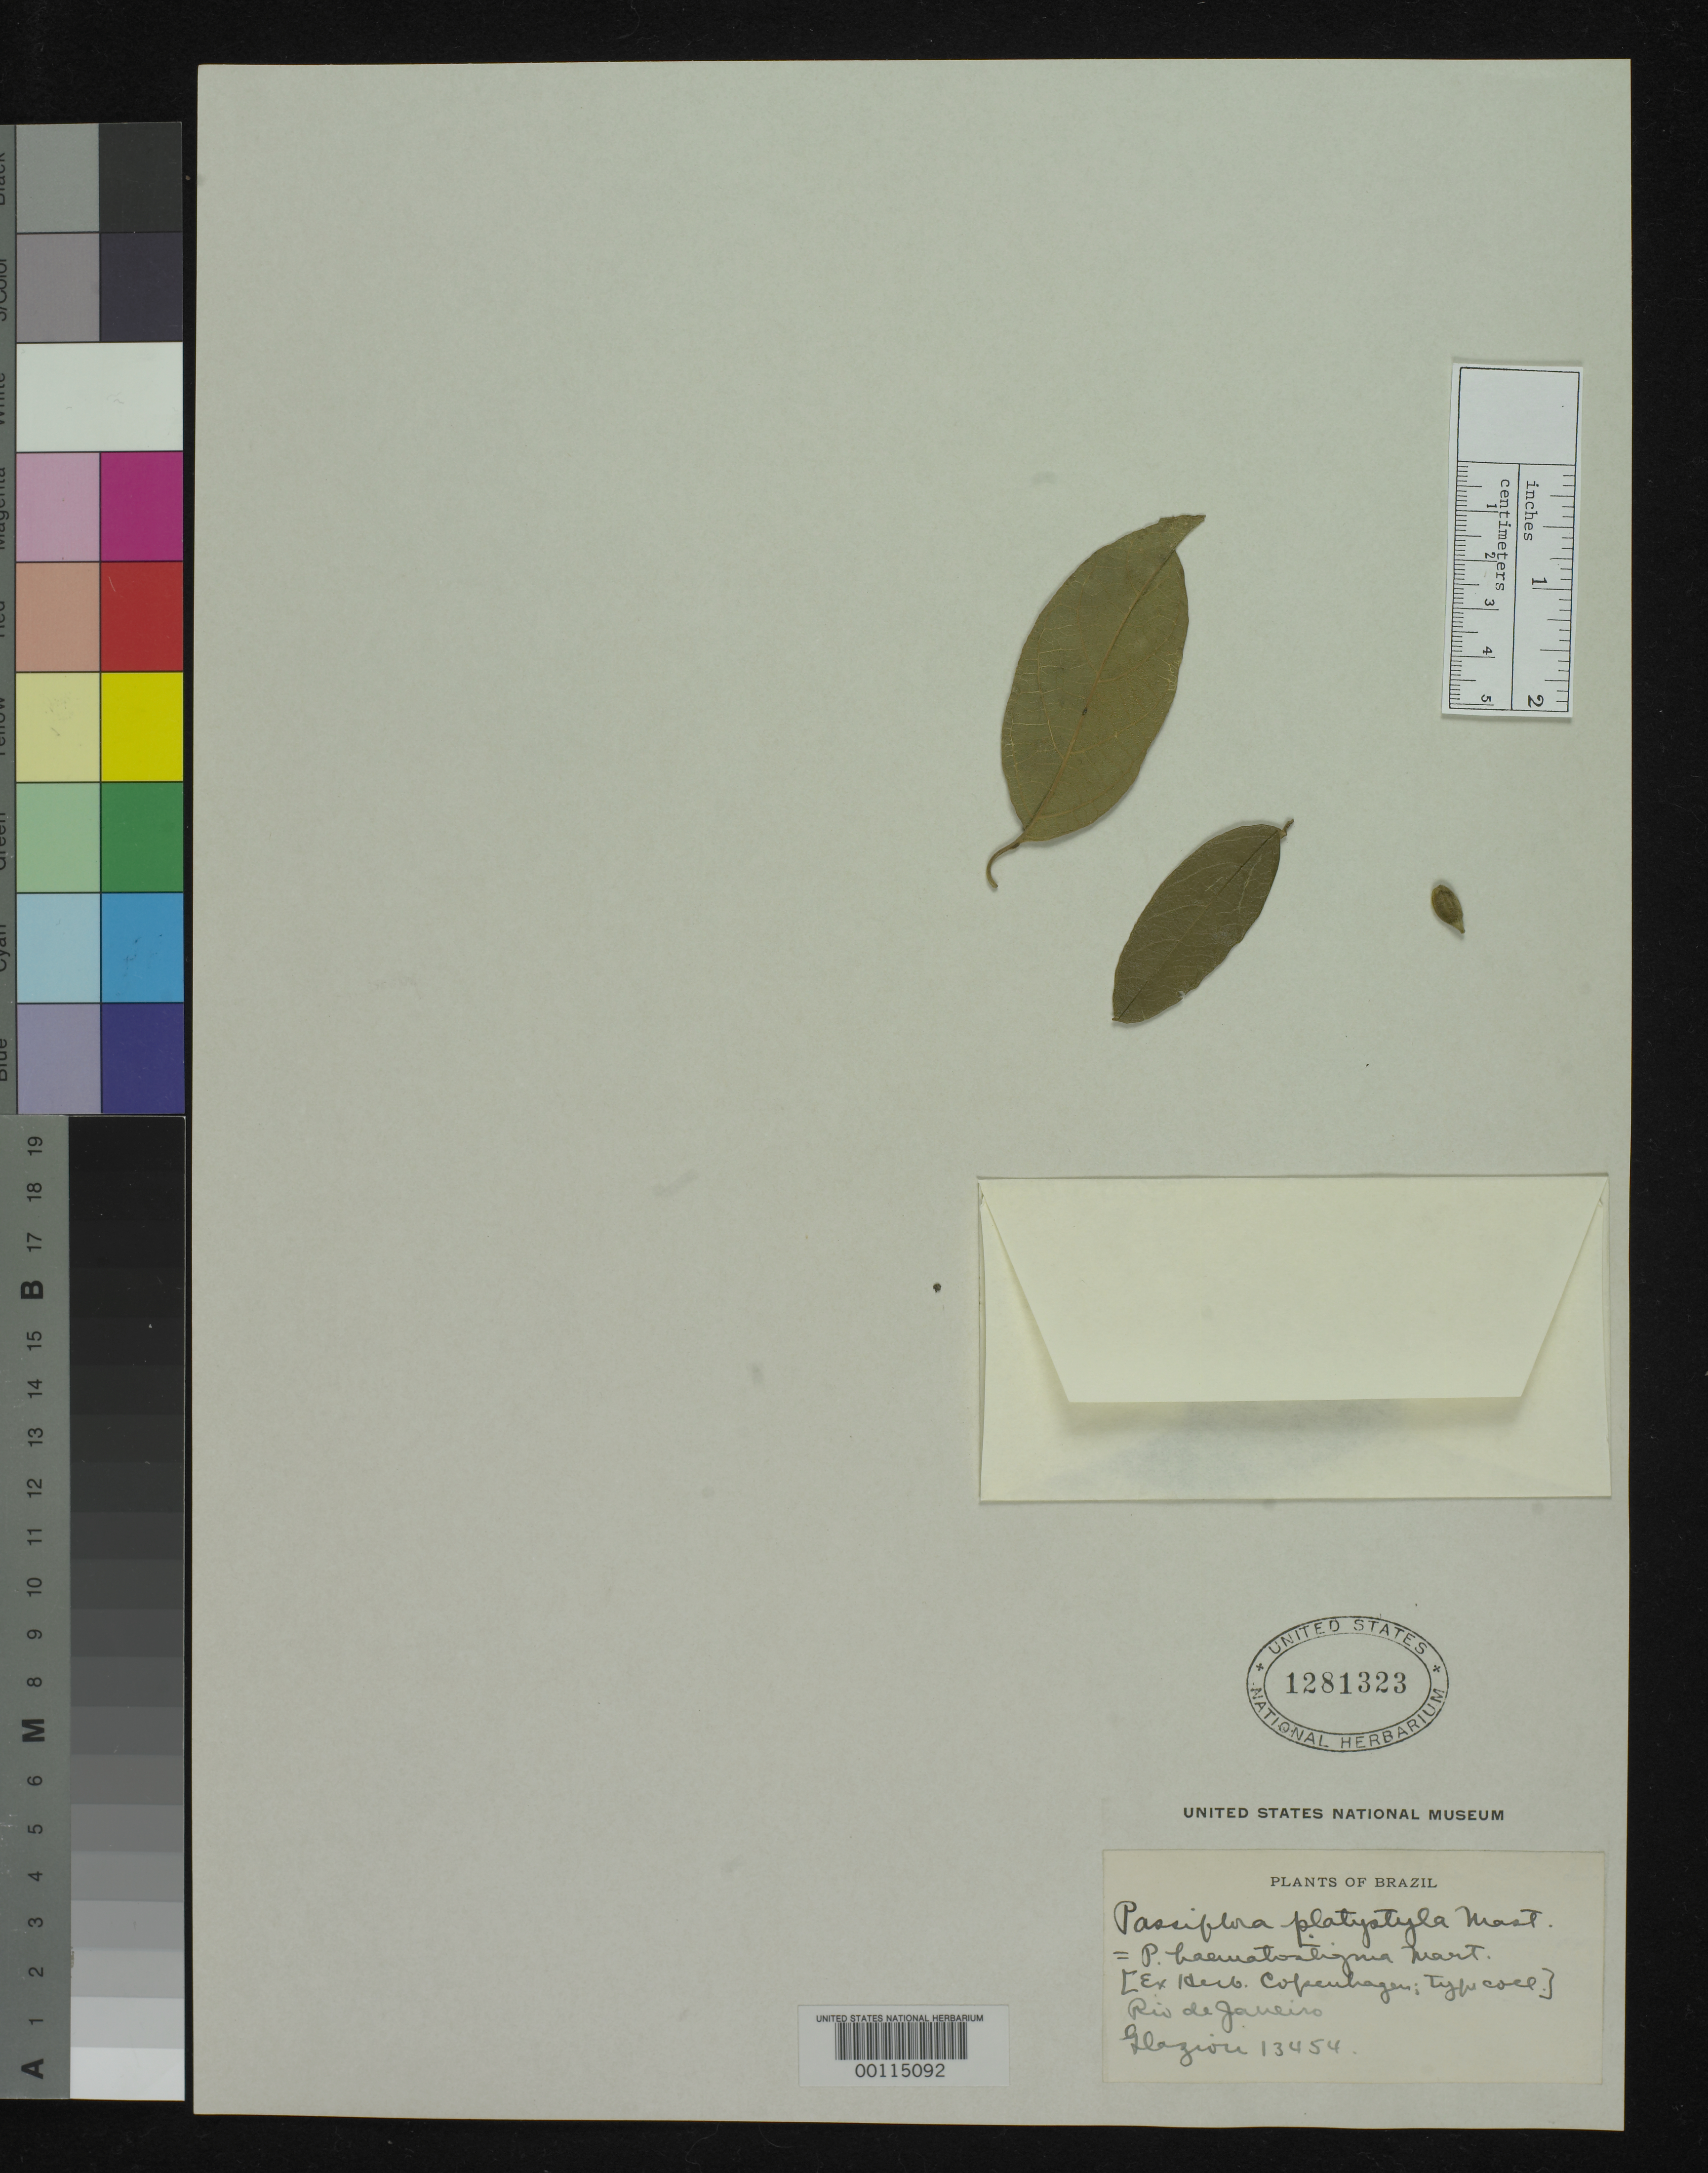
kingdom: Plantae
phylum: Tracheophyta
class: Magnoliopsida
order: Malpighiales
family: Passifloraceae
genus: Passiflora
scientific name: Passiflora platystyla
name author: Mast.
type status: Isotype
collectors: A. F. M. Glaziou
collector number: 13454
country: Brazil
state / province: Rio de Janeiro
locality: Prope Rio de Janeiro.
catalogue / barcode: US 1281323